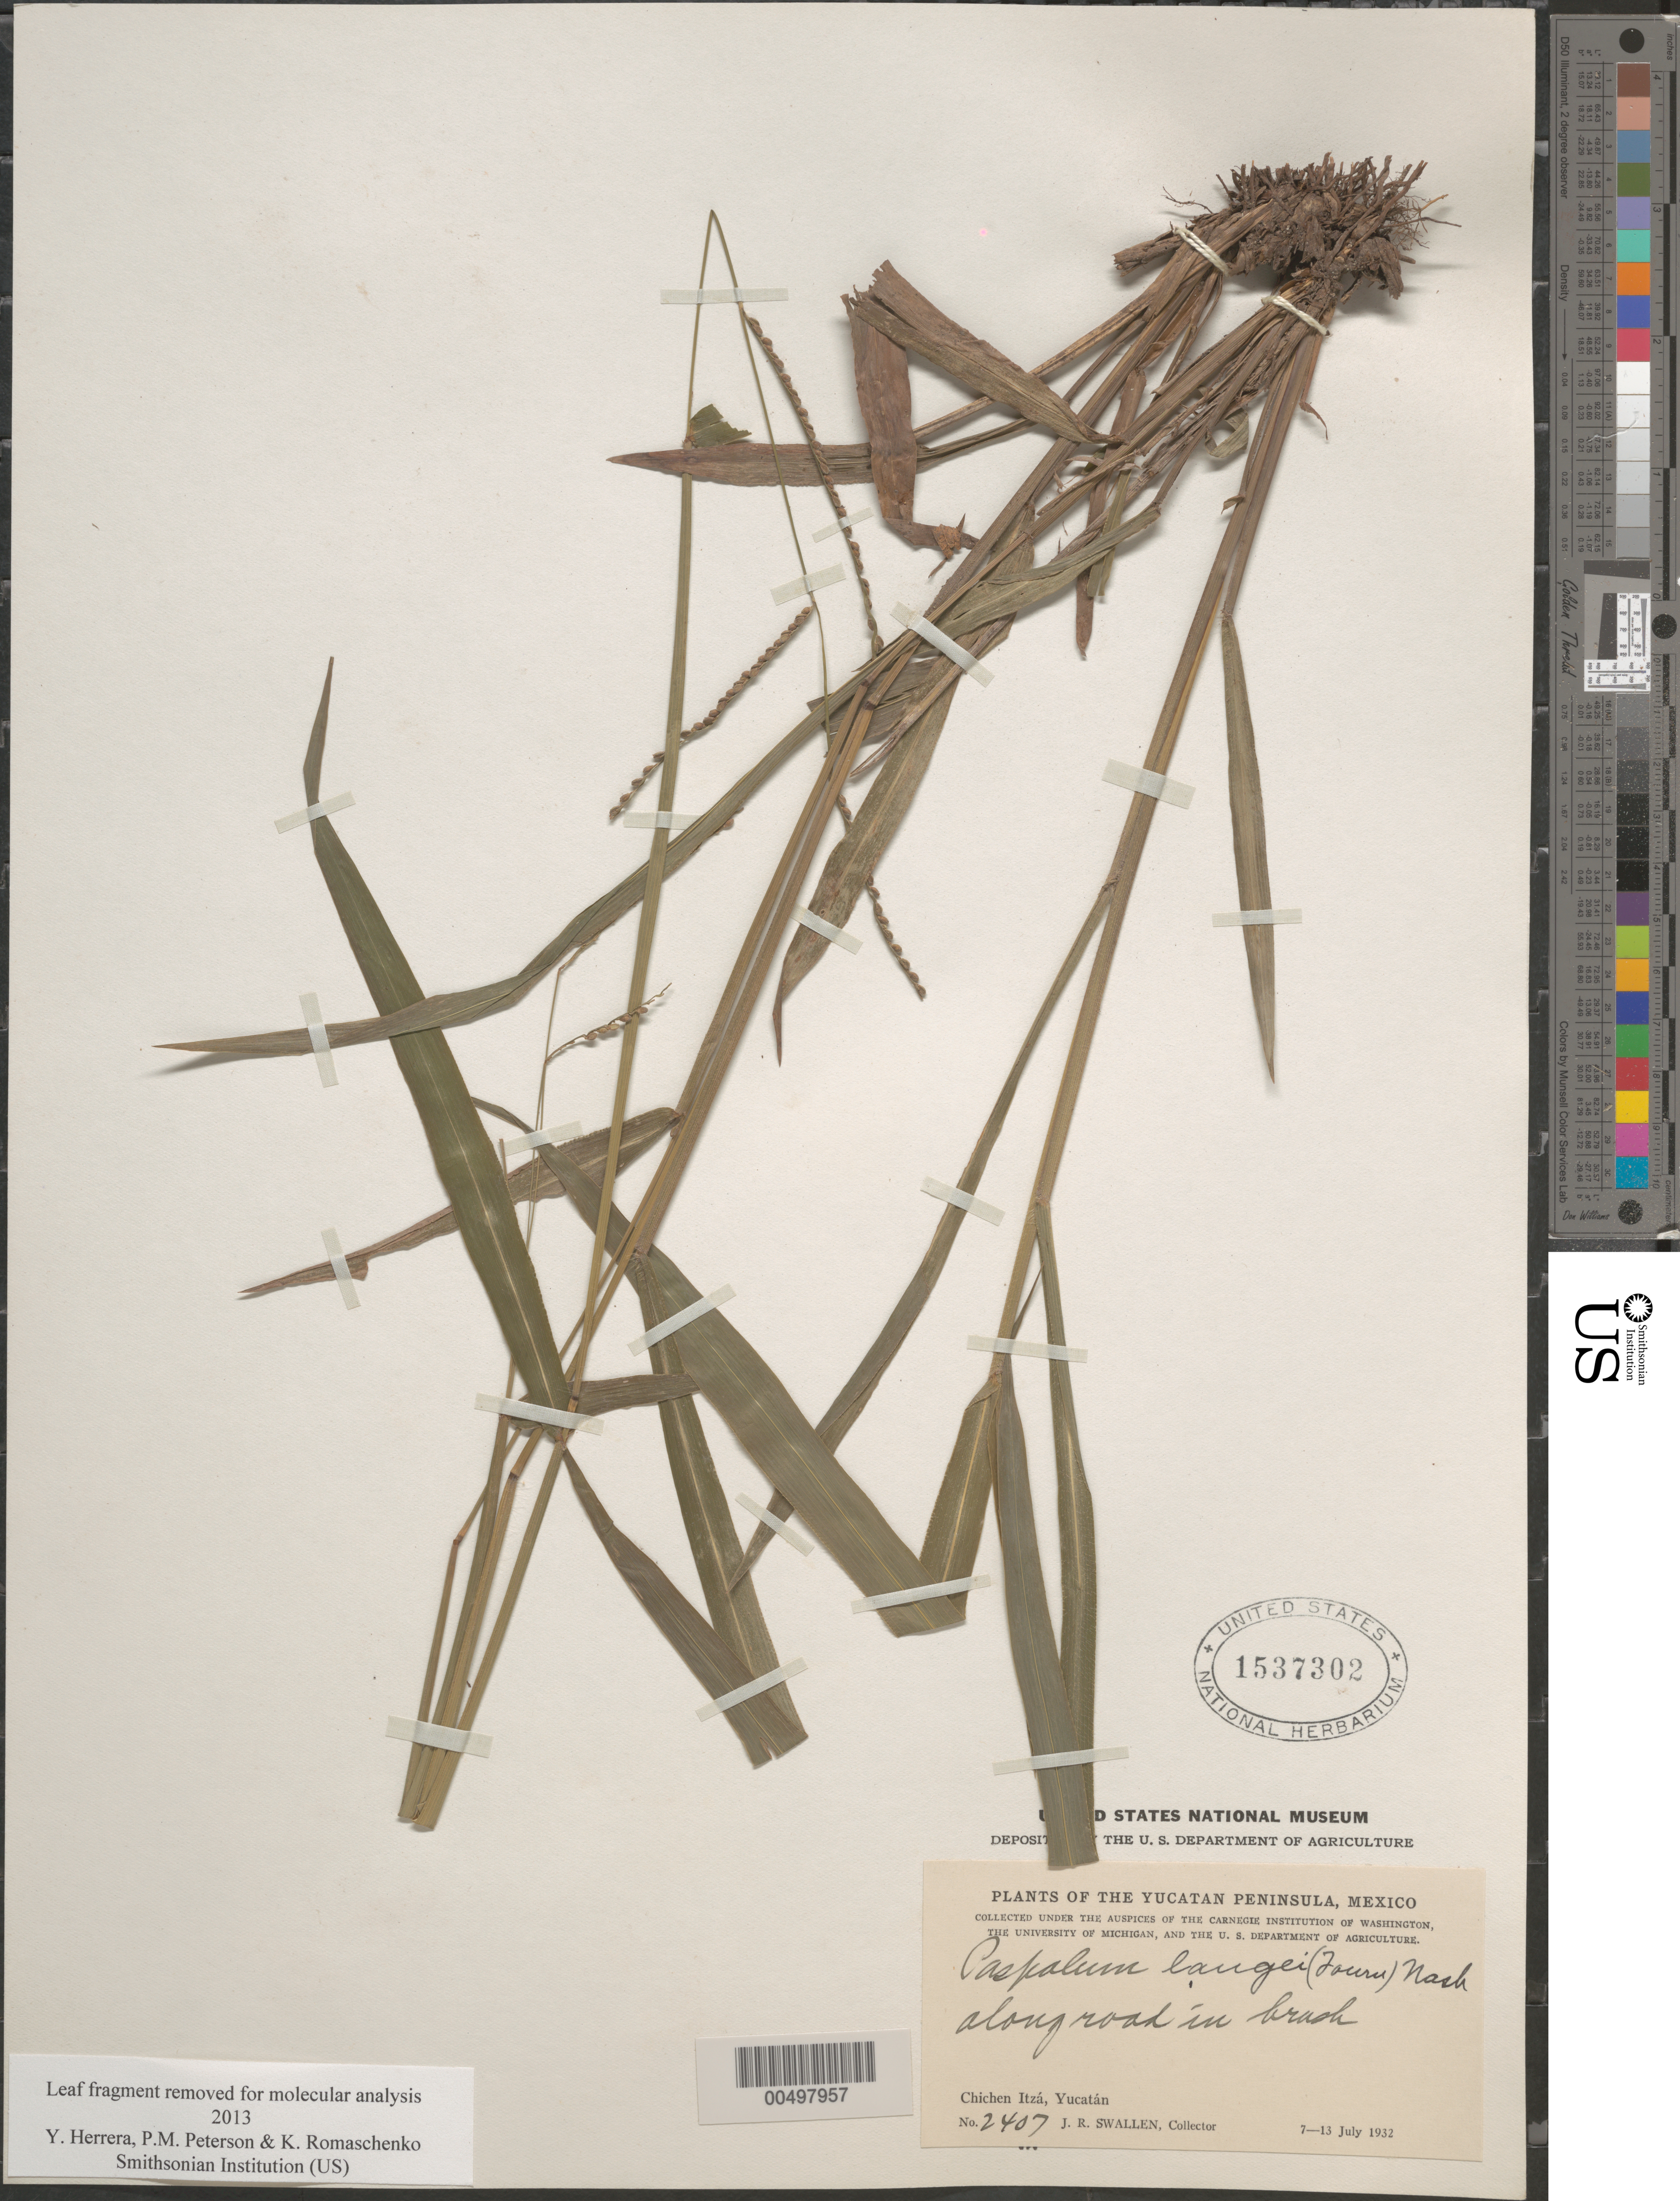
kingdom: Plantae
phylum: Tracheophyta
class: Liliopsida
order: Poales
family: Poaceae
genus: Paspalum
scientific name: Paspalum langei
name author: (E. Fourn.) Nash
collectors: J. R. Swallen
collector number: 2407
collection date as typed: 7 Jul 1932 to 13 Jul 1932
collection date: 1932-07-07/1932-07-13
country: Mexico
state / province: Yucatan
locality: Yucatan Peninsula, Chichen Itz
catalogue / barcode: US 1537302